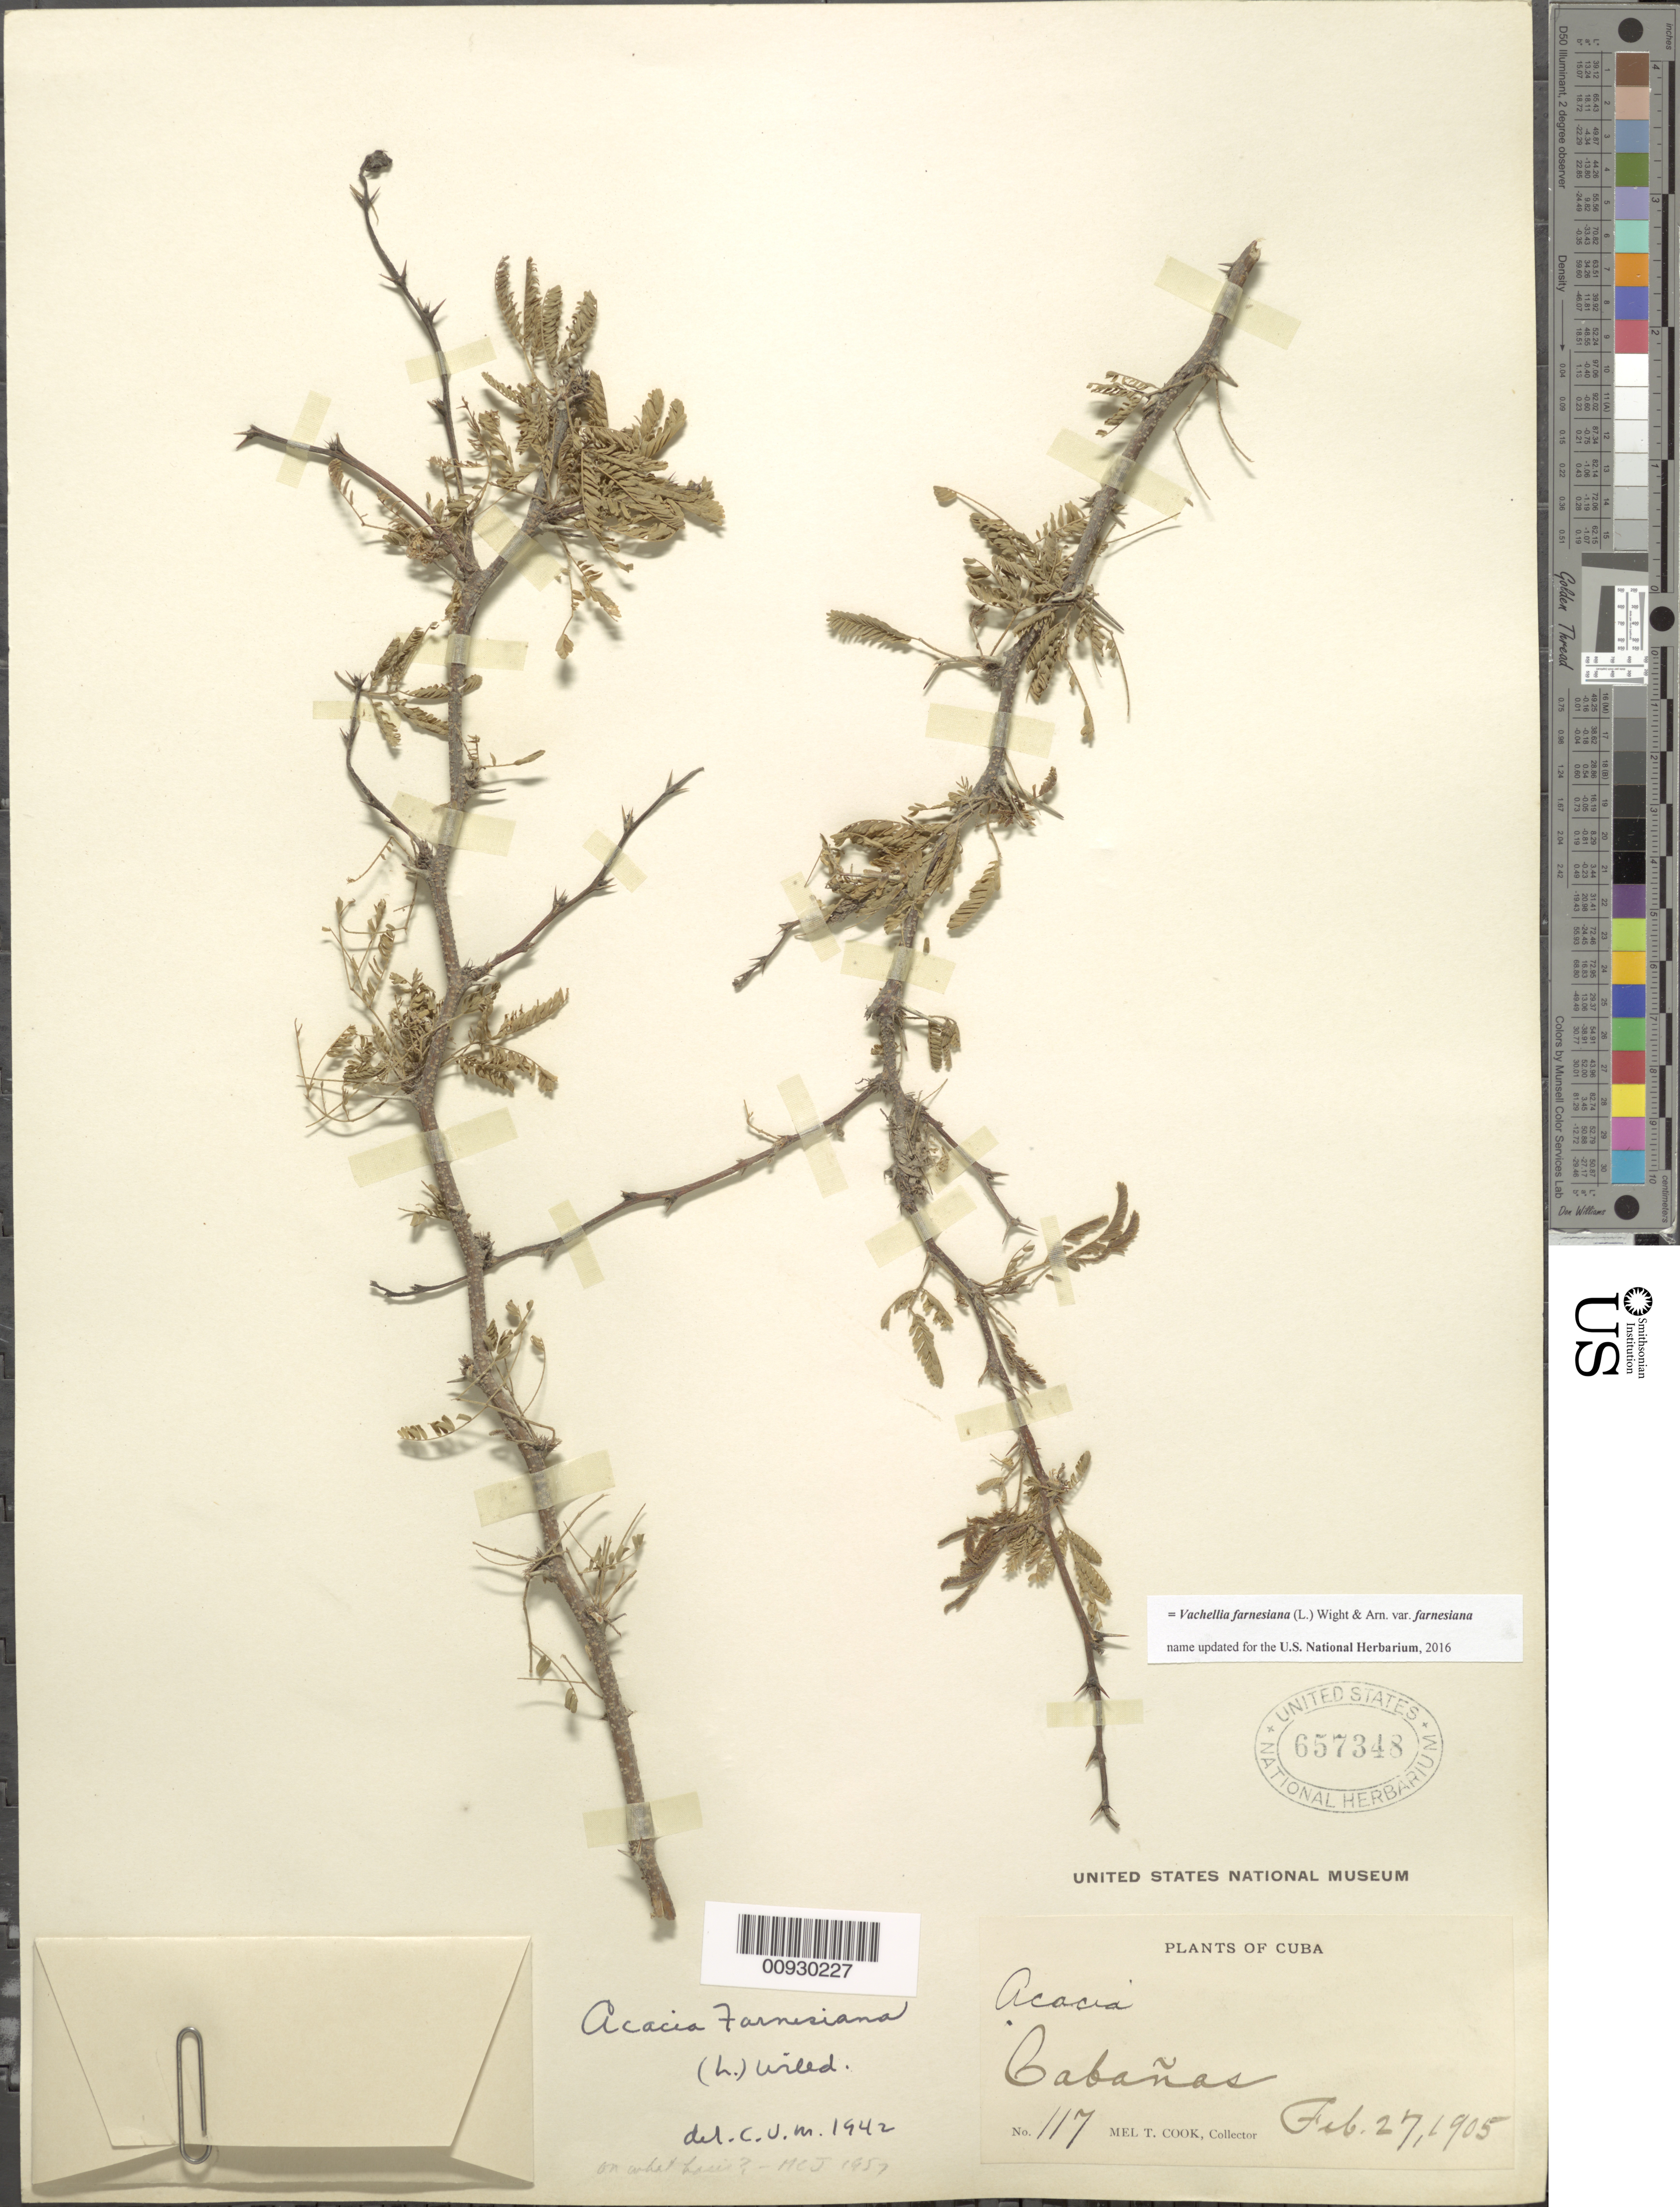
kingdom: Plantae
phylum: Tracheophyta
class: Magnoliopsida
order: Fabales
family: Fabaceae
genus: Vachellia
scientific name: Vachellia farnesiana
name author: (L.) Wight & Arn.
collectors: M. T. Cook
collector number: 117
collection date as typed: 27 Feb 1905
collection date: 1905-02-27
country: Cuba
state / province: Pinar del Río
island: Cuba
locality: Cabañas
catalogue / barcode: US 657348